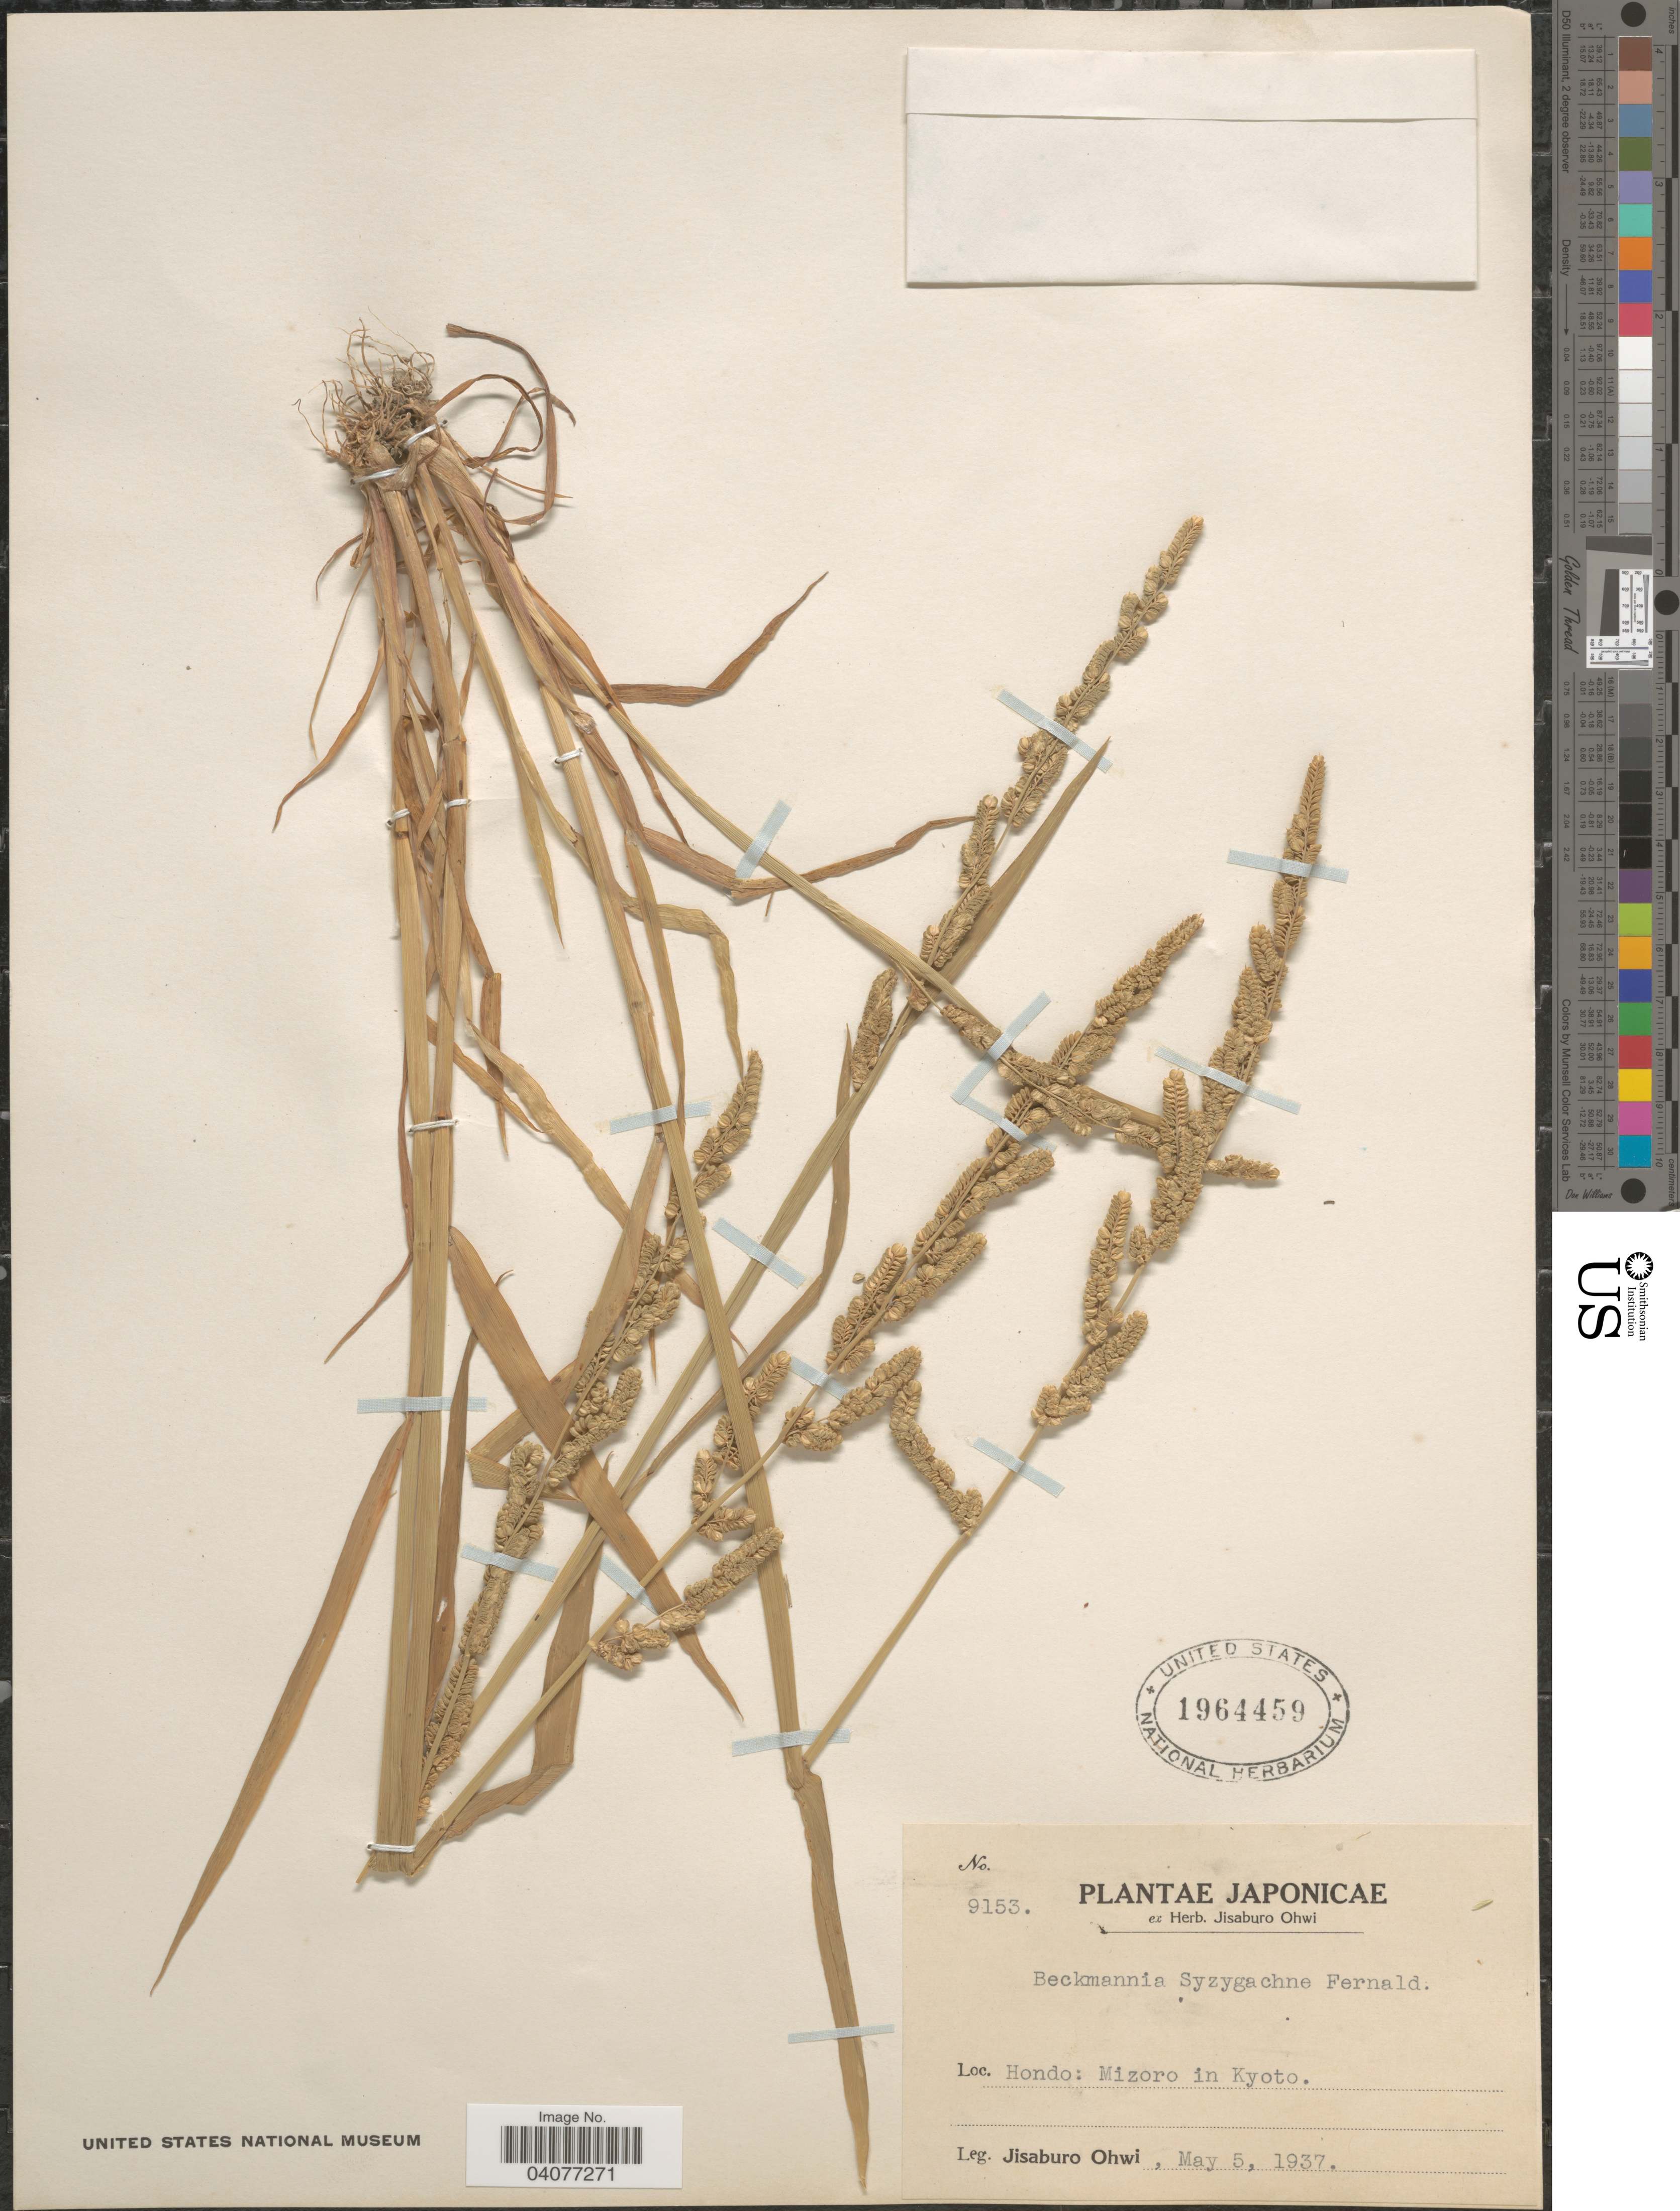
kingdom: Plantae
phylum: Tracheophyta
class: Liliopsida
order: Poales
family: Poaceae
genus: Beckmannia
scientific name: Beckmannia syzigachne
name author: (Steud.) Fernald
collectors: J. Ohwi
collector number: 9153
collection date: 1937-05-05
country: Japan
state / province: Kyoto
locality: Japonicae. Hondo: Mizoro.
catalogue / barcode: US 1964459